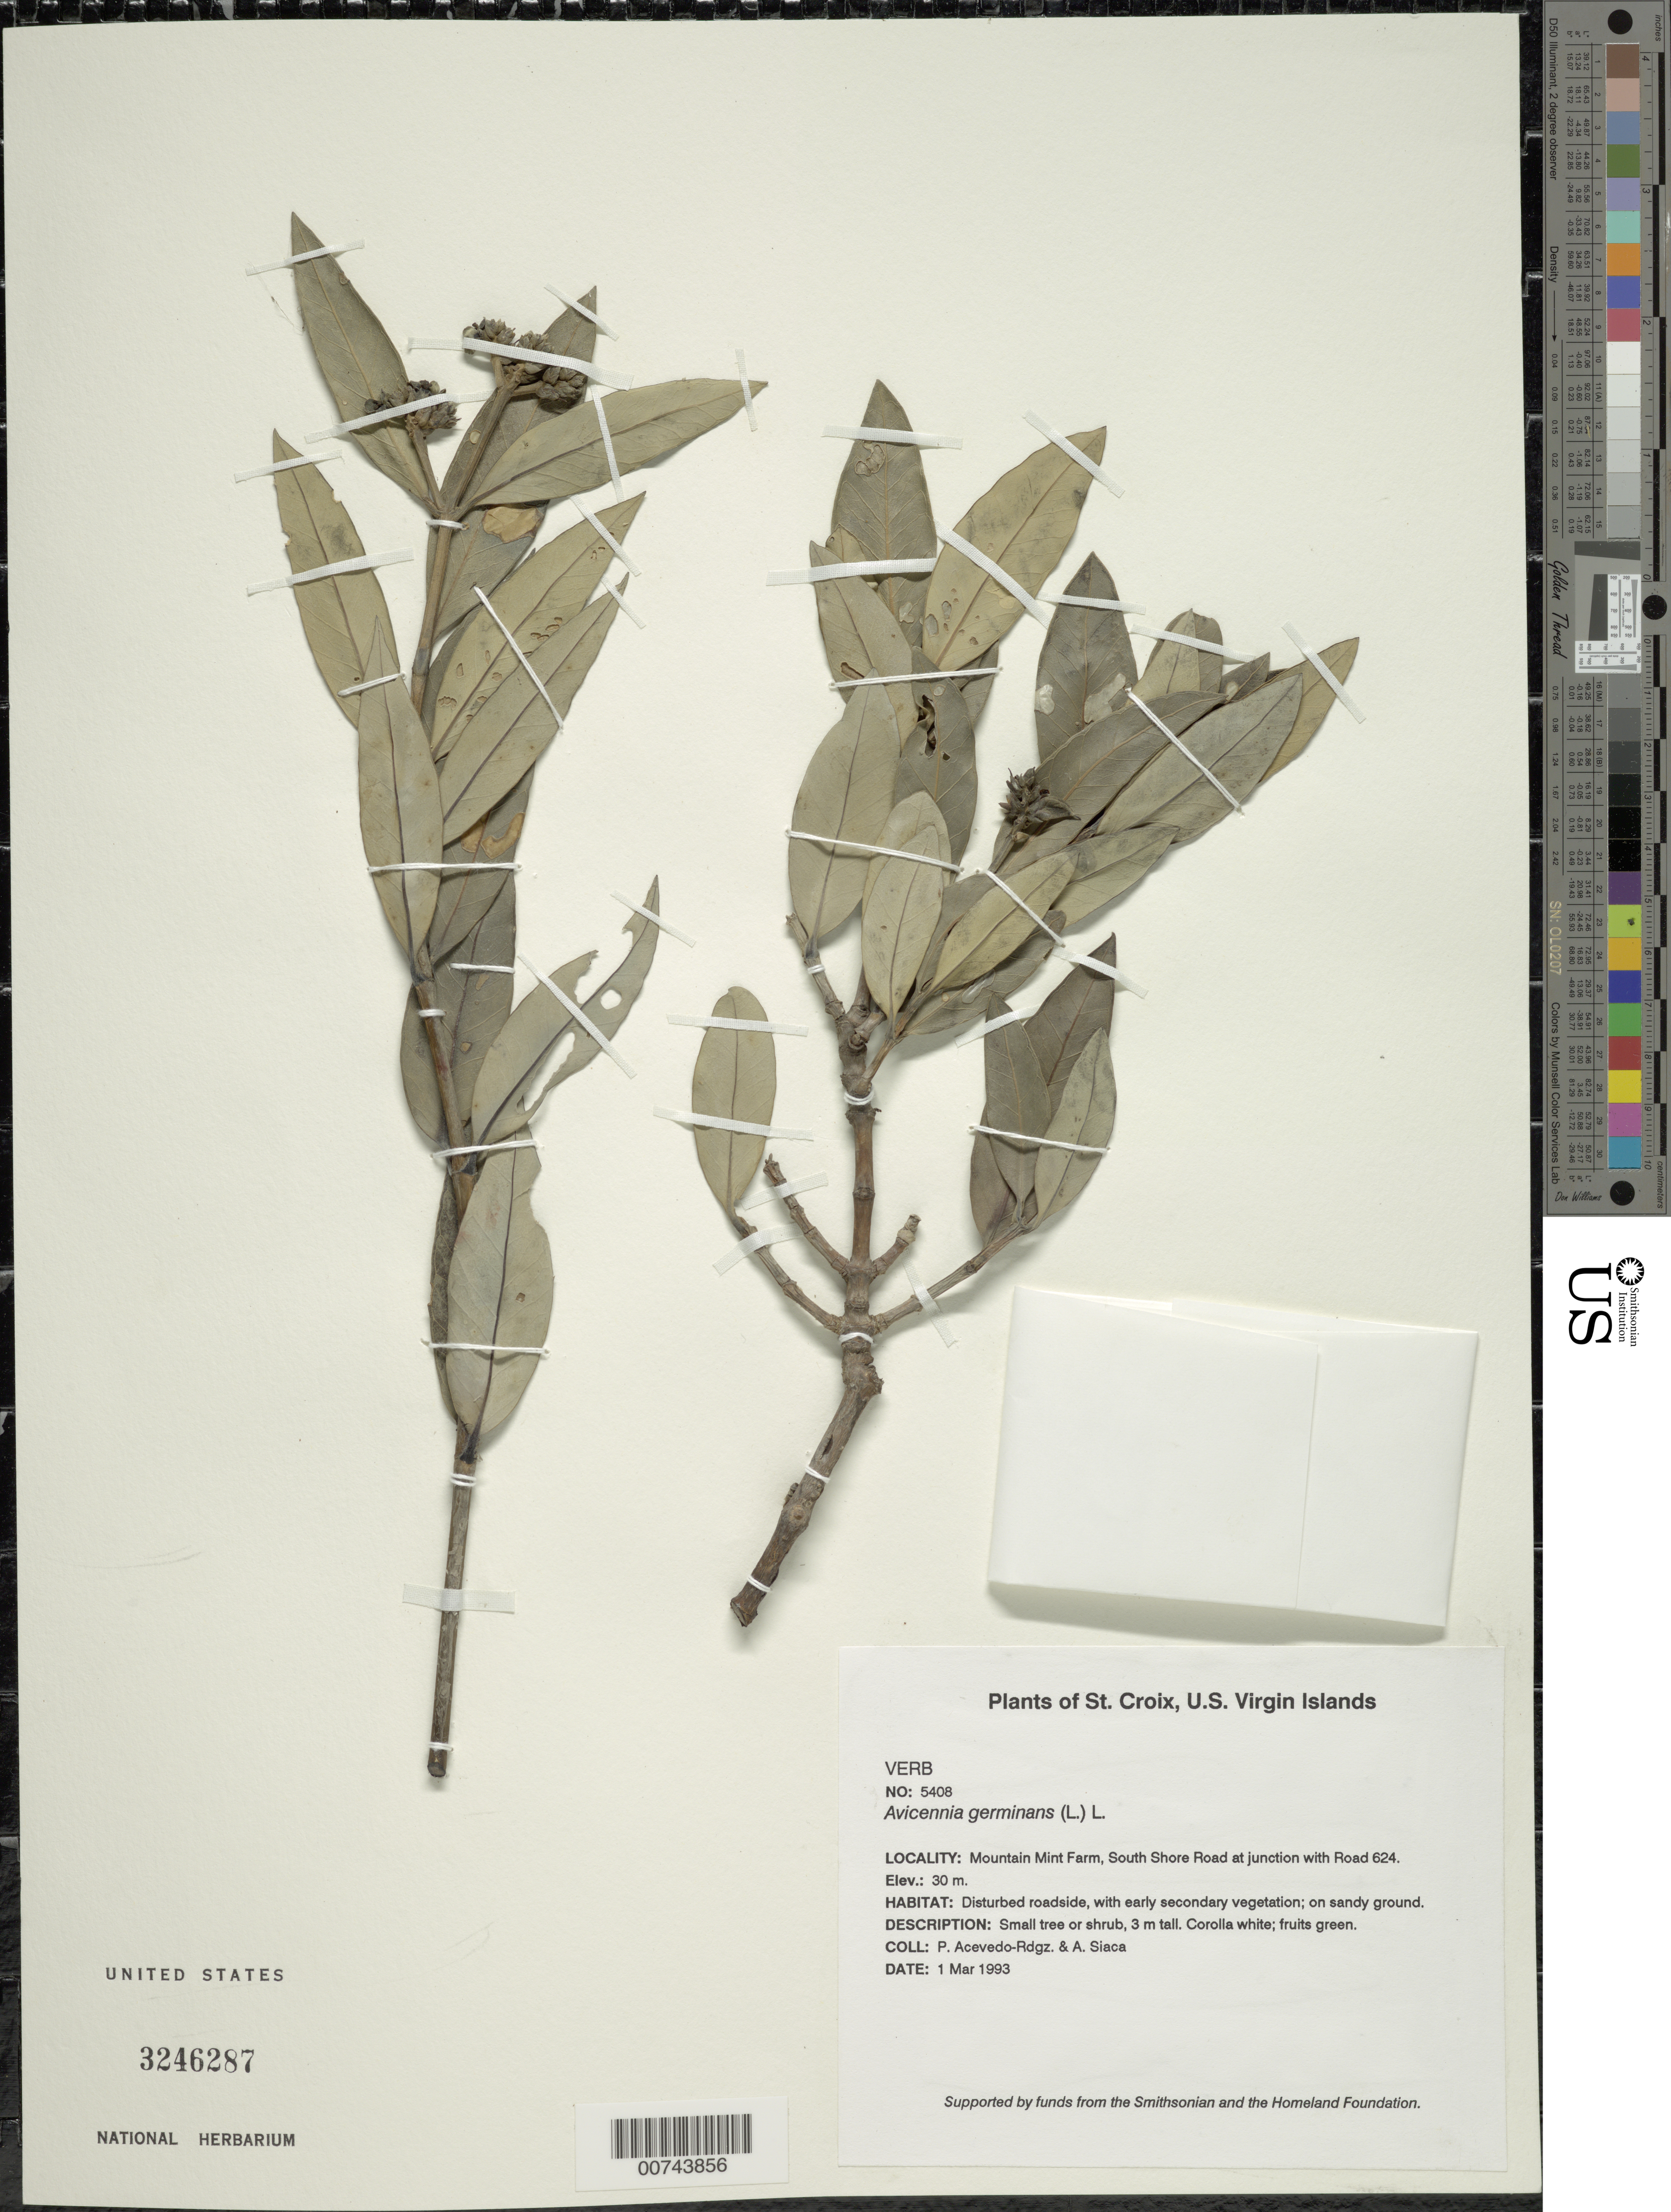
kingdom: Plantae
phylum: Tracheophyta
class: Magnoliopsida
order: Lamiales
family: Acanthaceae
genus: Avicennia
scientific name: Avicennia germinans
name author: (L.) L.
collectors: P. Acevedo-Rodr. & A. Siaca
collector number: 5408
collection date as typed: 01 Mar 1993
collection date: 1993-03-01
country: U.S. Virgin Islands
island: St. Croix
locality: Mountain Mint Farm, South Shore Road at junction with Road 624.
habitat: Disturbed roadside, with early secondary vegetation; on sandy ground.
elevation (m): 30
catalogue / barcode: US 3246287